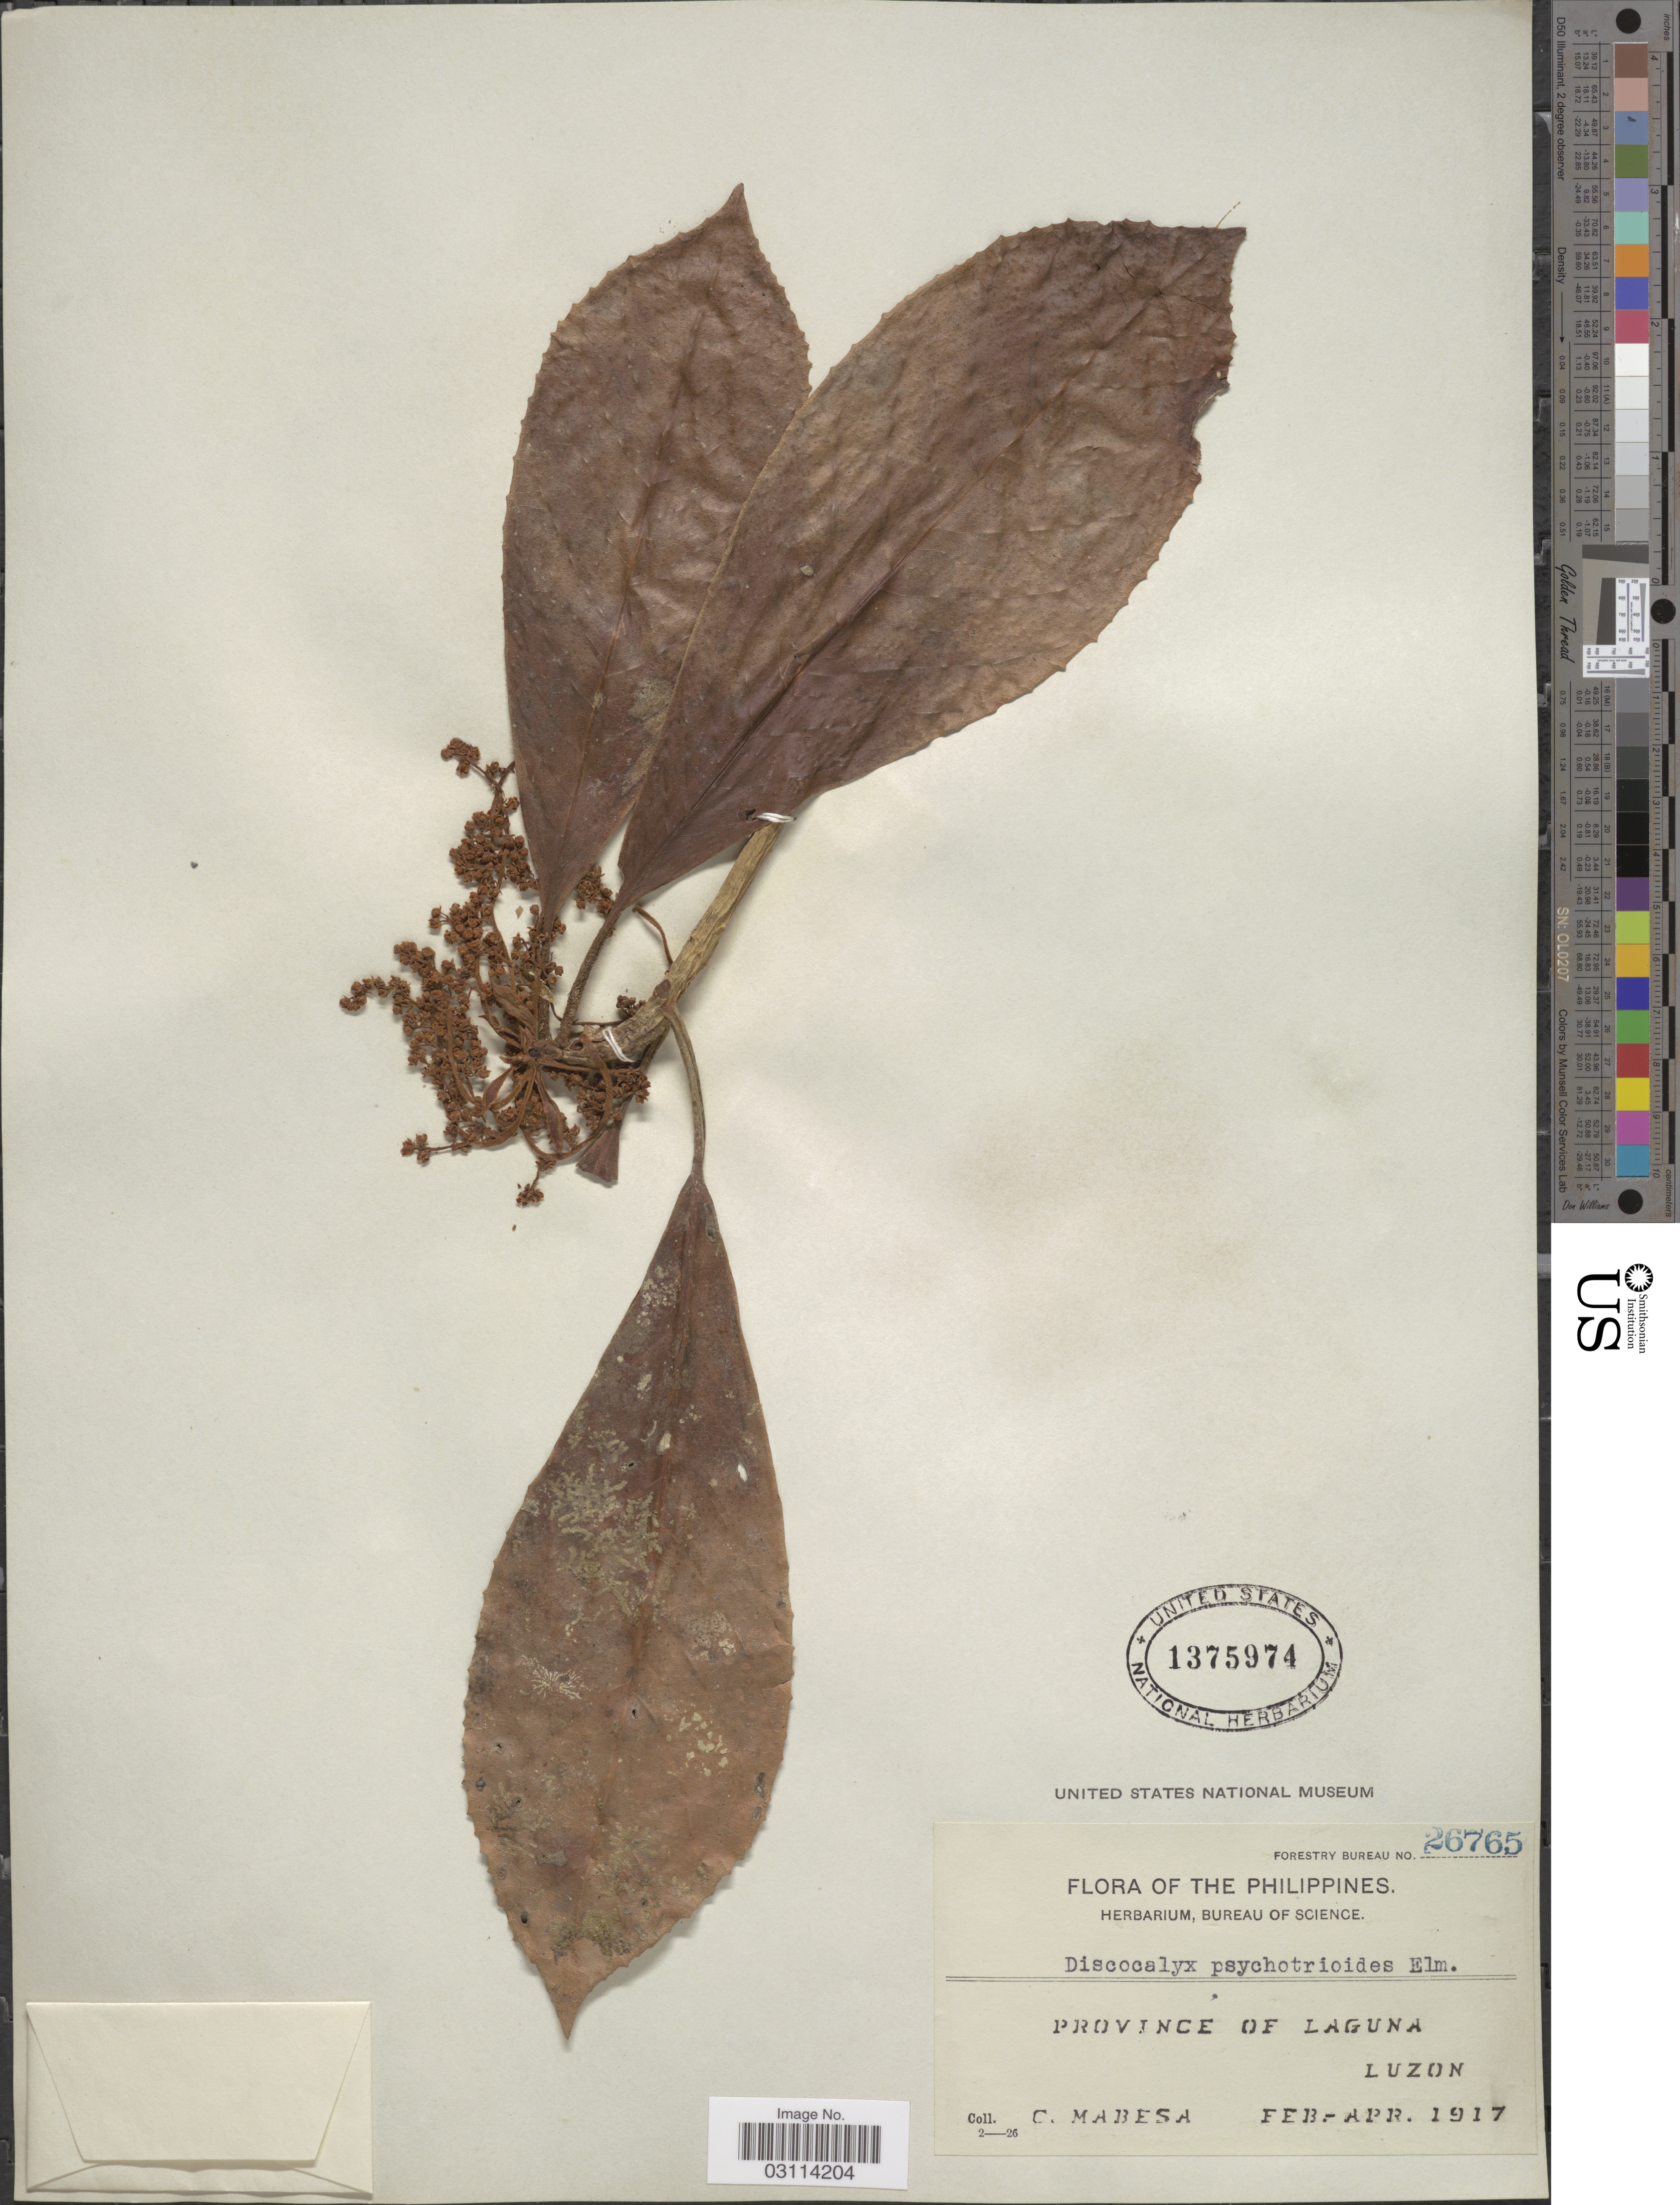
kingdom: Plantae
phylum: Tracheophyta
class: Magnoliopsida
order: Ericales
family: Primulaceae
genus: Discocalyx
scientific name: Discocalyx psychotrioides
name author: Elmer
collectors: C. Mabesa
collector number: Forestry Bureau 26765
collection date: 1917-02/1917-04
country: Philippines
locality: Province of Laguna, Luzon.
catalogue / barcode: US 1375974